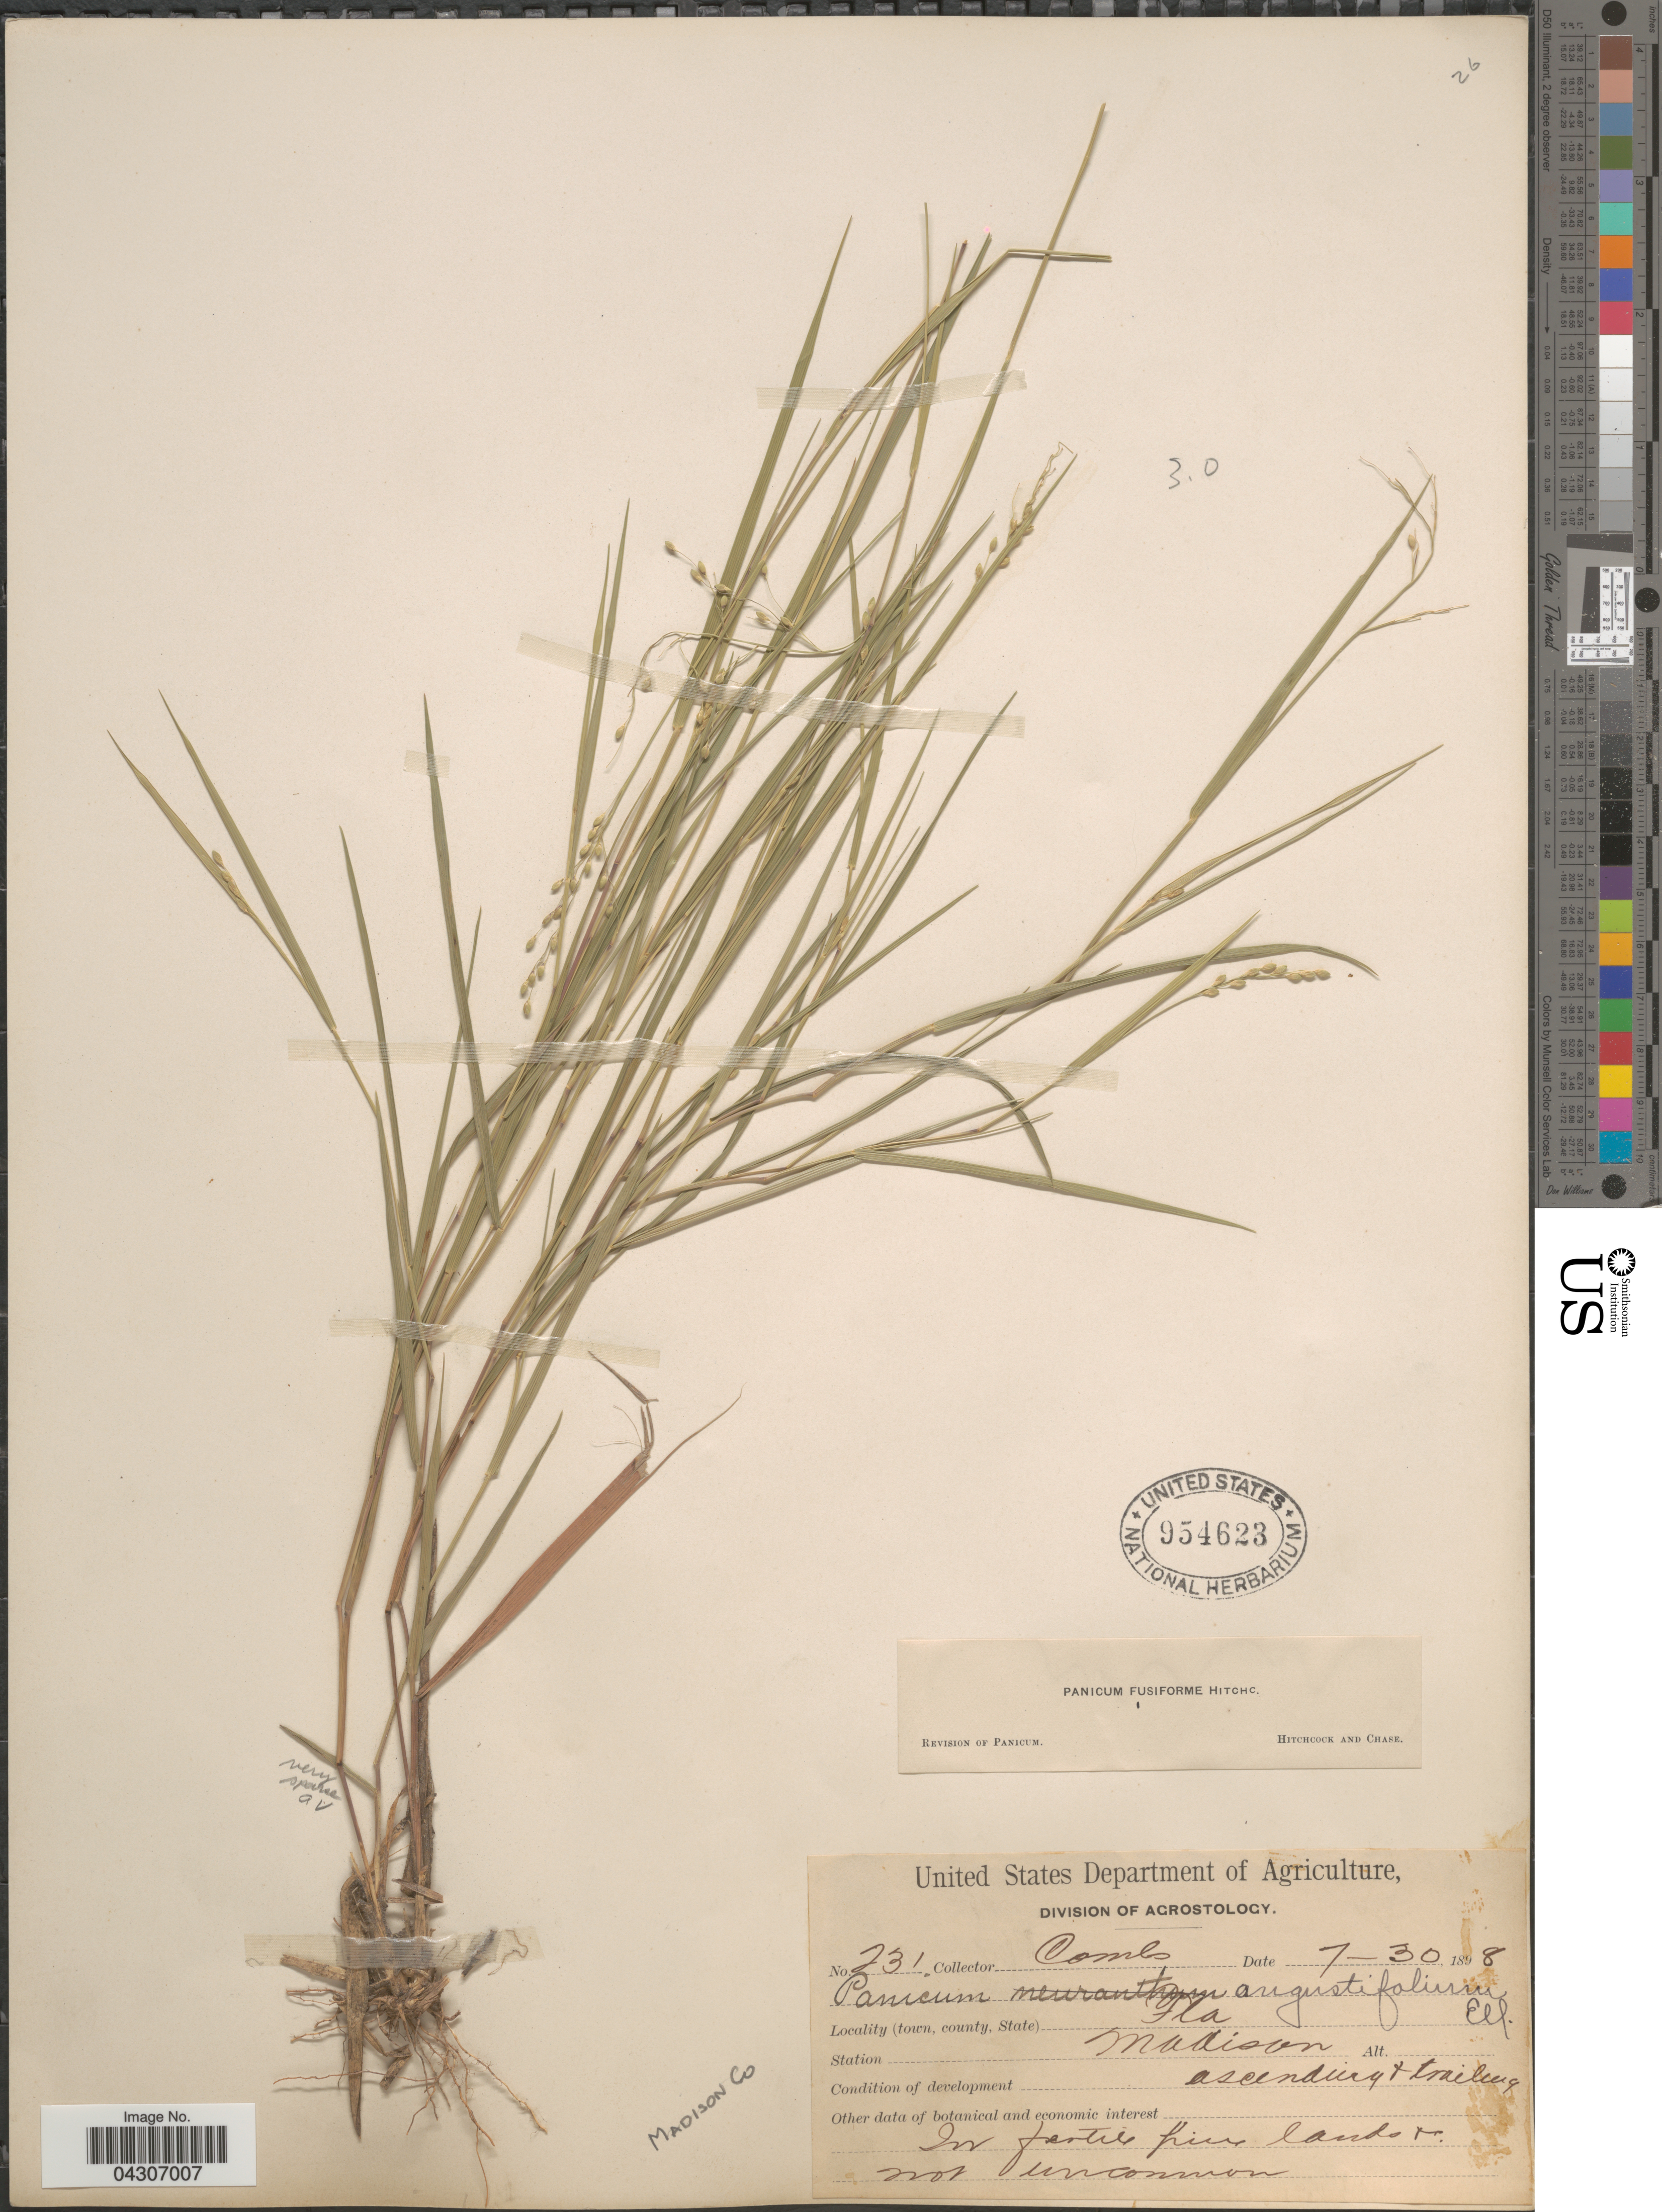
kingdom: Plantae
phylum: Tracheophyta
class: Liliopsida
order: Poales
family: Poaceae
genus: Dichanthelium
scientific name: Dichanthelium aciculare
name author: (Desv. ex Poir.) Gould & C.A. Clark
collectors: -. Combs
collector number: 231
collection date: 1898-07-30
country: United States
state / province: Florida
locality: Madison Co. Madison.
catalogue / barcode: US 954623